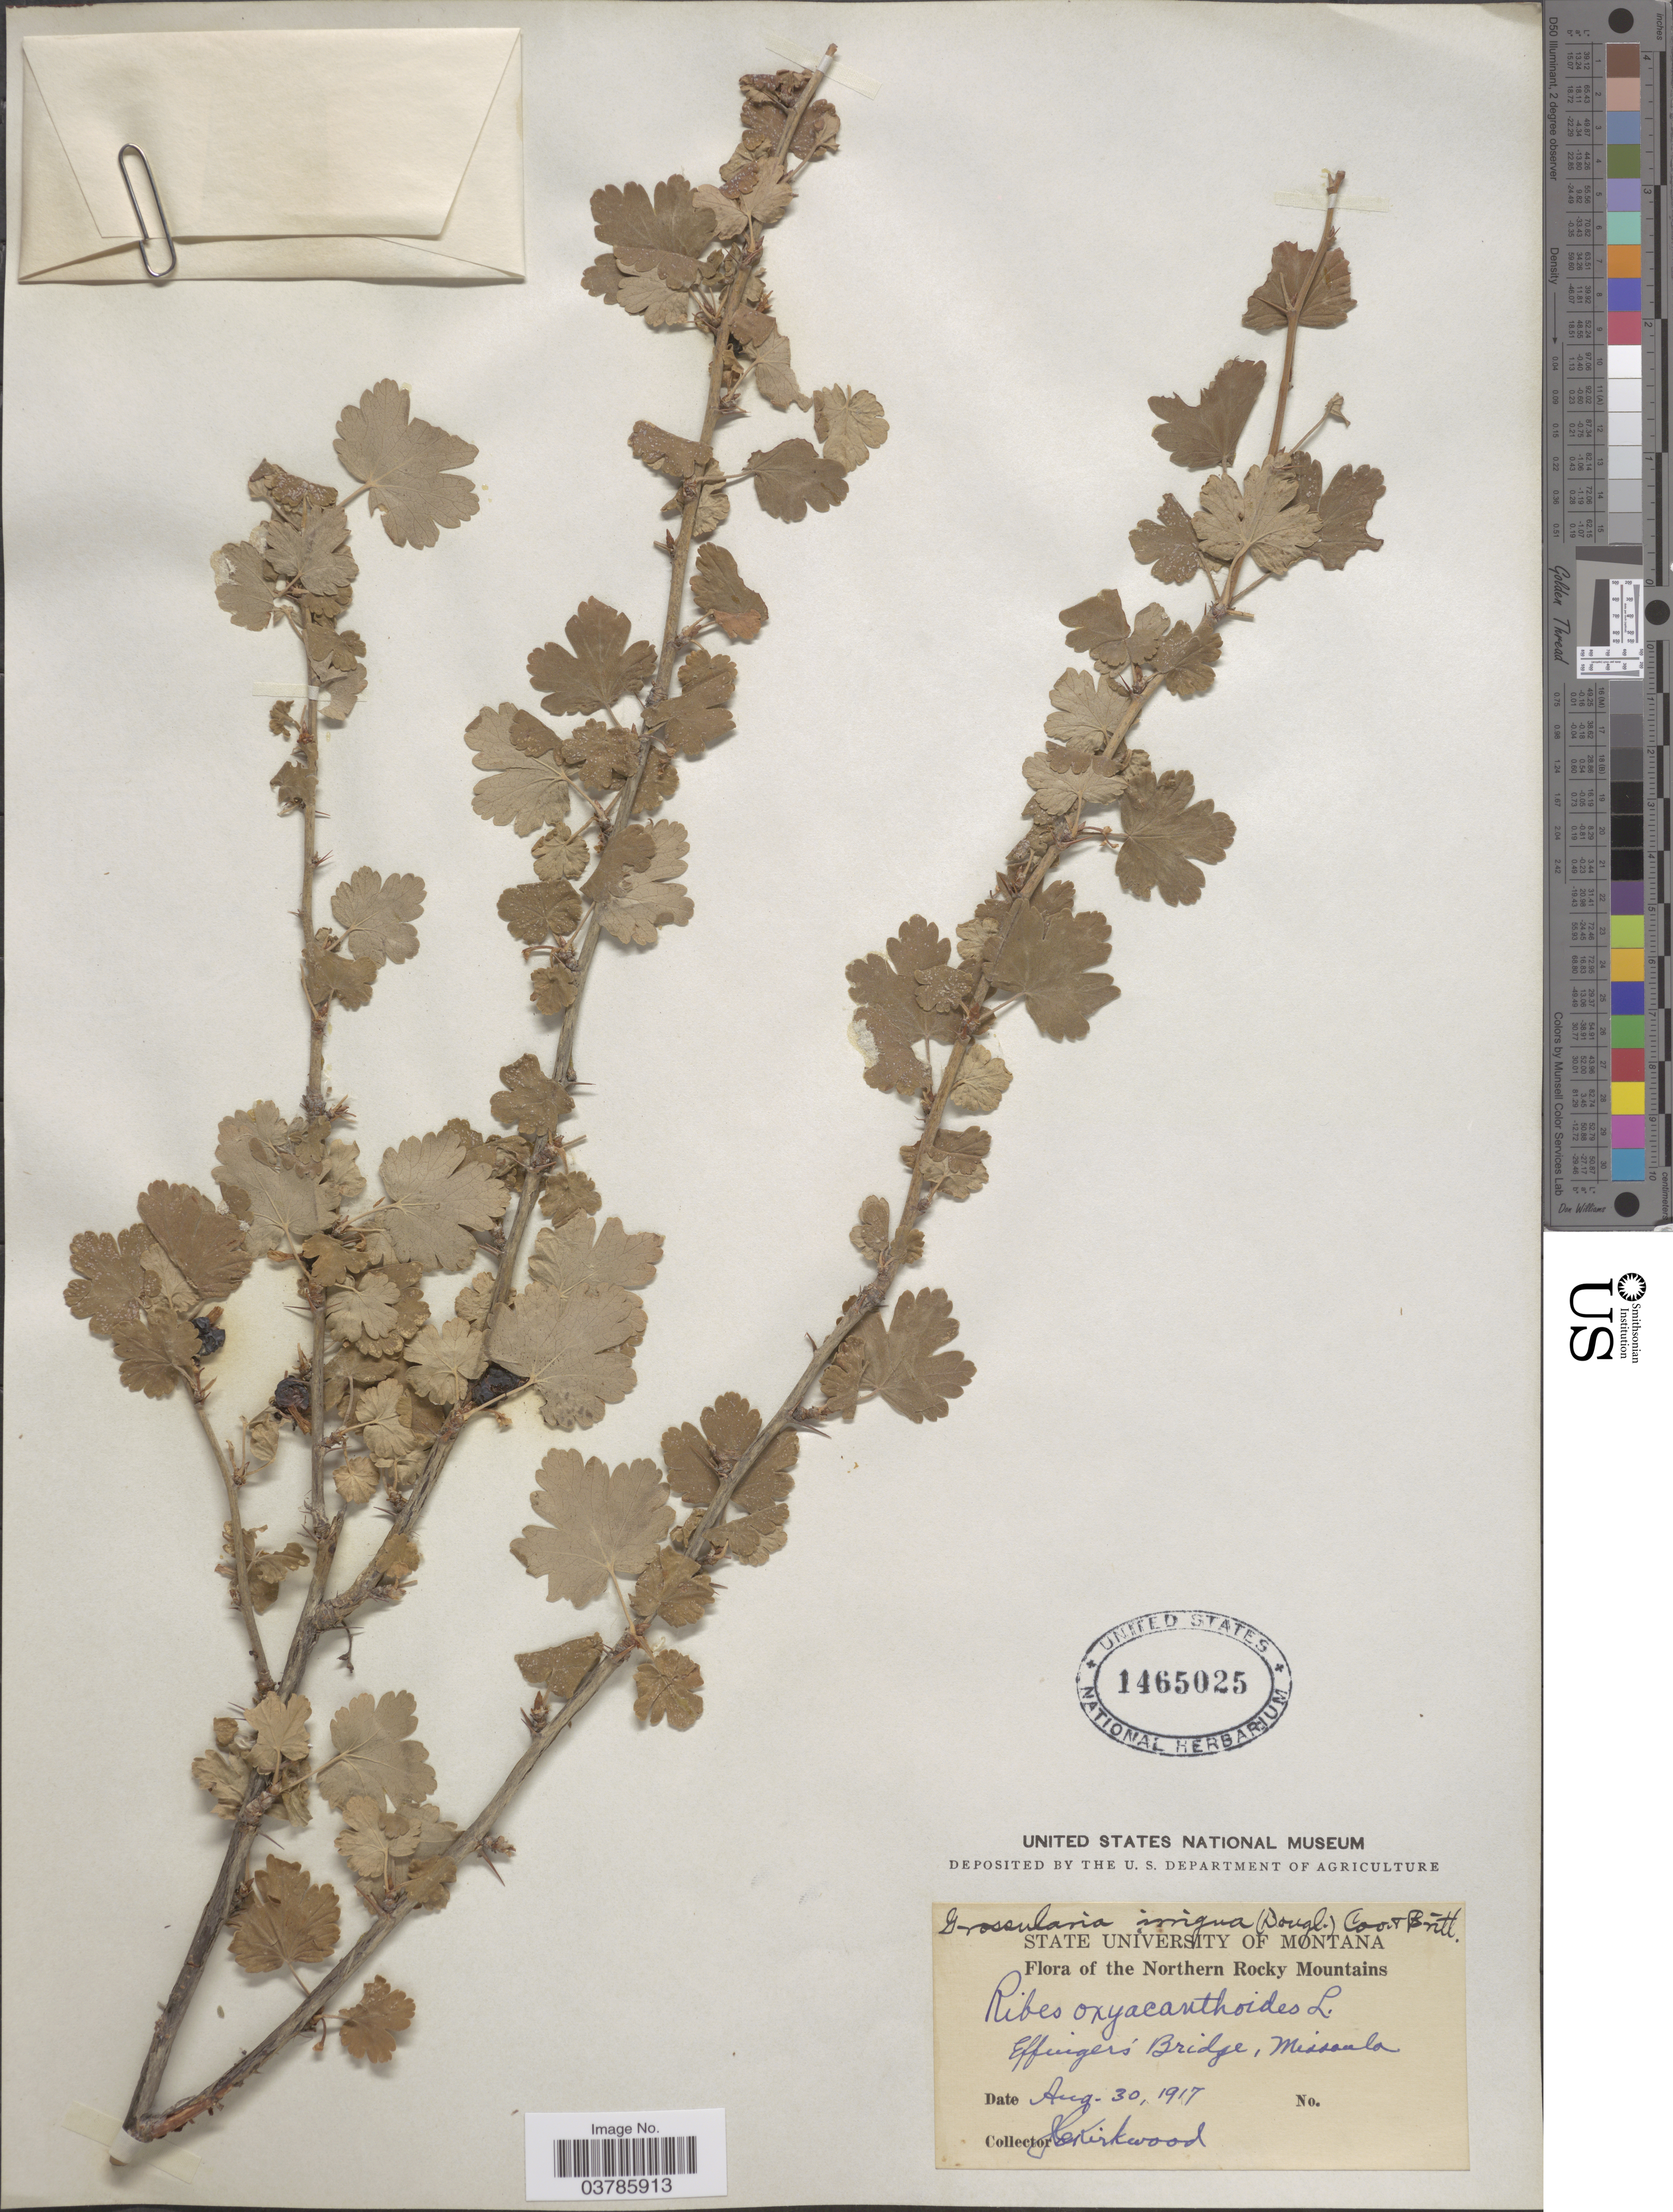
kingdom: Plantae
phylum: Tracheophyta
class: Magnoliopsida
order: Saxifragales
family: Grossulariaceae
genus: Ribes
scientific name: Ribes oxyacanthoides var. irriguum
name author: (Douglas) Jancz.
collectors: J. Kirkwood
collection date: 1917-08-30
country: United States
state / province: Montana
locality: Northern Rocky Mountains. Effinger's Bridge, Missoula.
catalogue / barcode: US 1465025